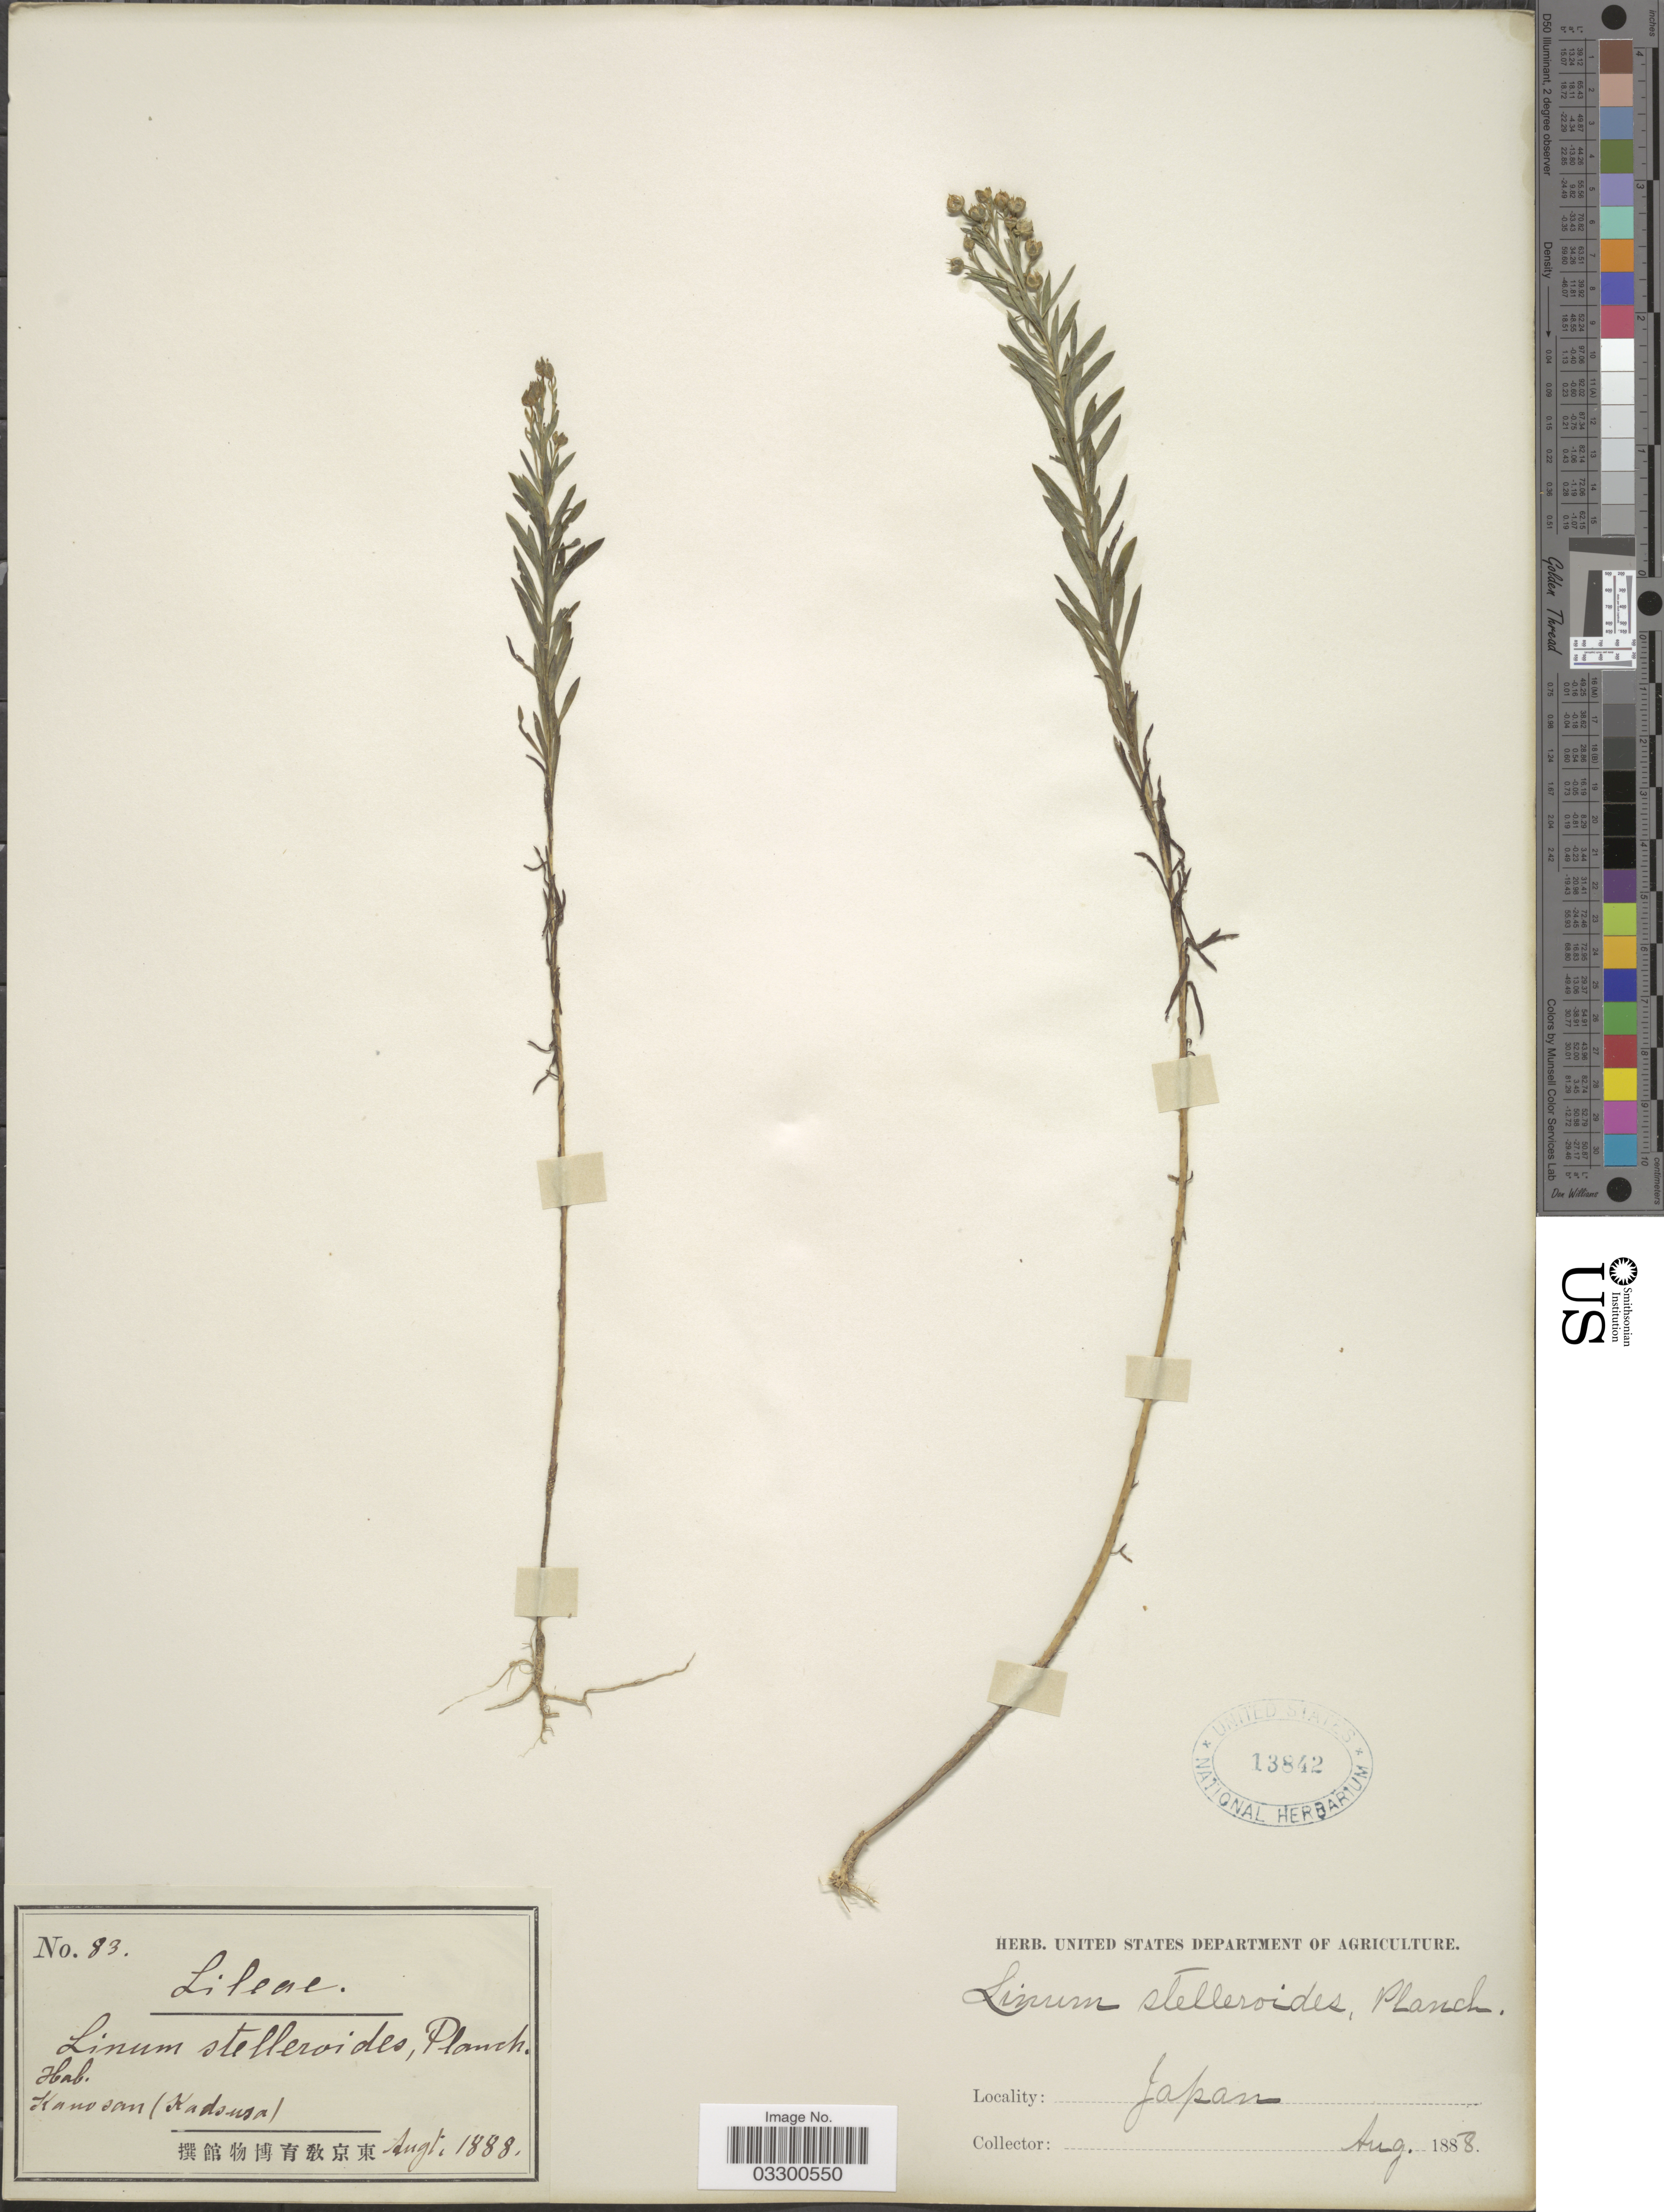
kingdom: Plantae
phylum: Tracheophyta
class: Magnoliopsida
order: Malpighiales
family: Linaceae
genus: Linum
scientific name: Linum stelleroides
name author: Planch.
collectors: ex herb. U. S. Department of Agriculture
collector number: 83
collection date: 1888-08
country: Japan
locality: Kanosan (Kadsusa).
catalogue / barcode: US 13842